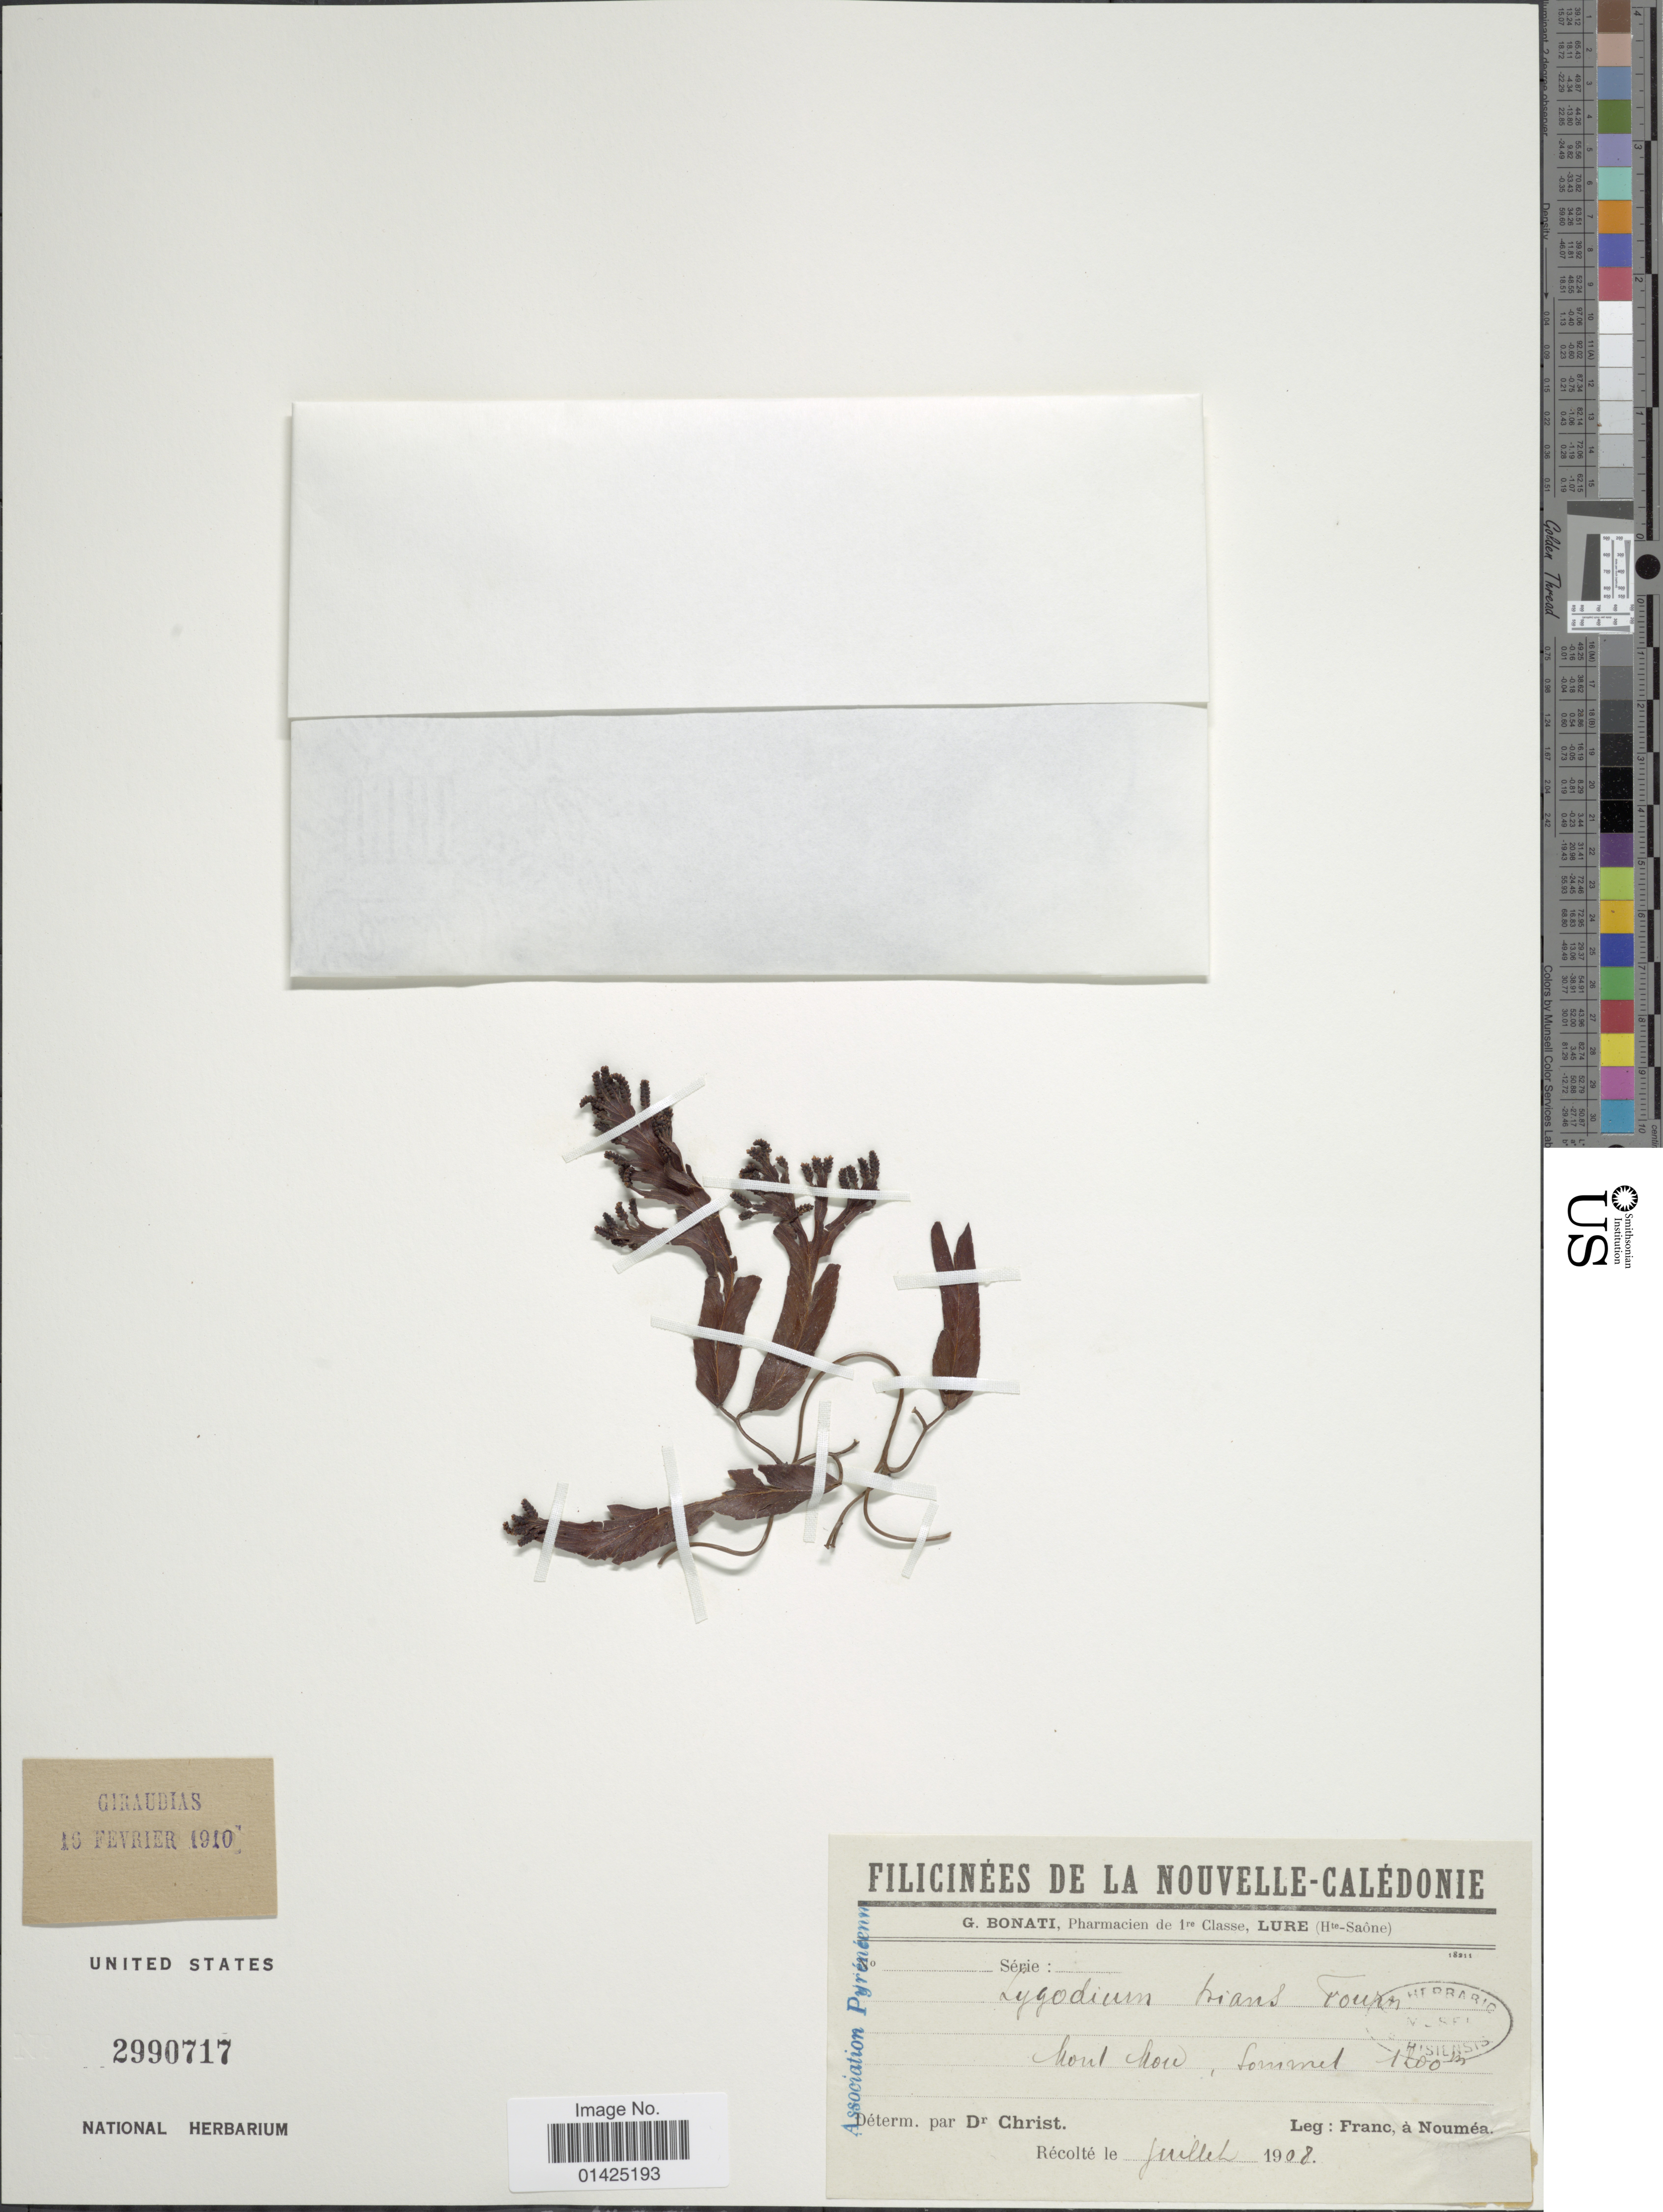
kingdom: Plantae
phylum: Tracheophyta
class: Polypodiopsida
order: Schizaeales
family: Lygodiaceae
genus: Lygodium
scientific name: Lygodium hians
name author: E. Fourn.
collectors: Franc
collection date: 1908-07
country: New Caledonia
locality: Mount Mou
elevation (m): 1200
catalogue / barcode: US 2990717